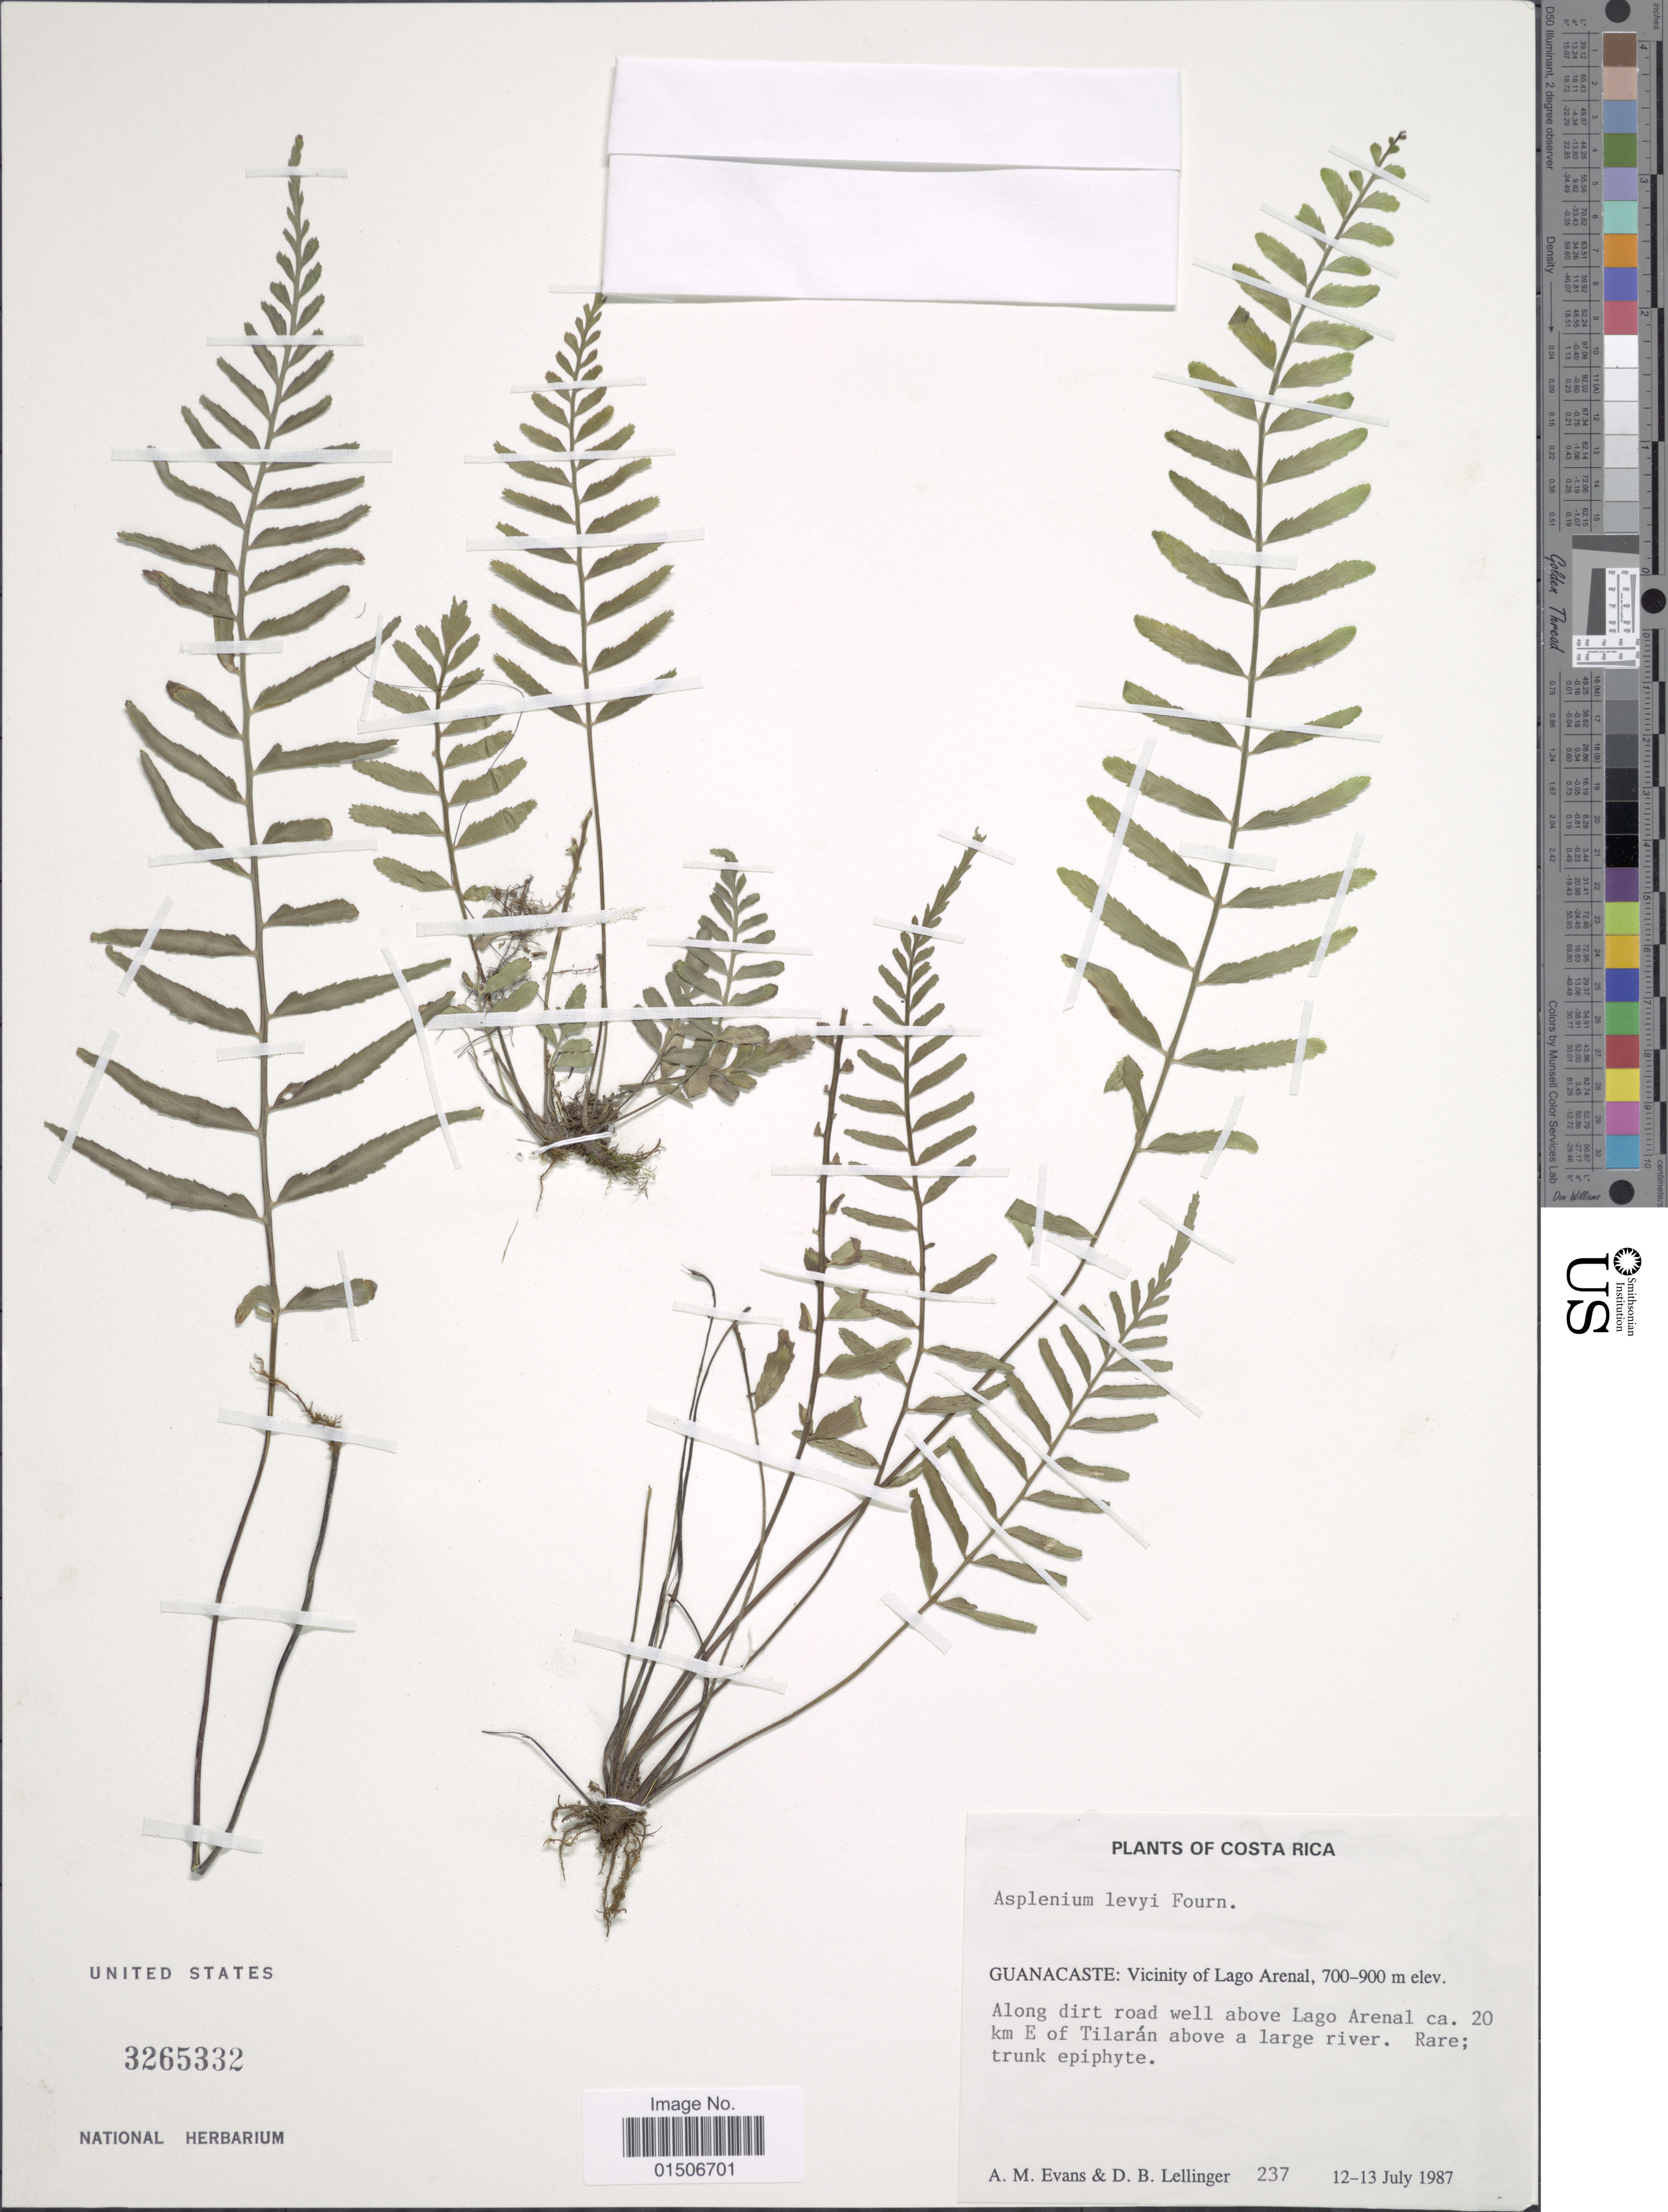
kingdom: Plantae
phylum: Tracheophyta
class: Polypodiopsida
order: Polypodiales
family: Aspleniaceae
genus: Asplenium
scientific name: Asplenium levyi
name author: E. Fourn.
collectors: A. M. Evans & D. B. Lellinger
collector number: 237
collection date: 1987-07-12/1987-07-13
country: Costa Rica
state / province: Guanacaste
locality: Vicinity of Lago Arenal, Along dirt road well above Lago Arenal ca. 20 km E of Tilarán above a large river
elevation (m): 700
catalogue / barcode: US 3265332